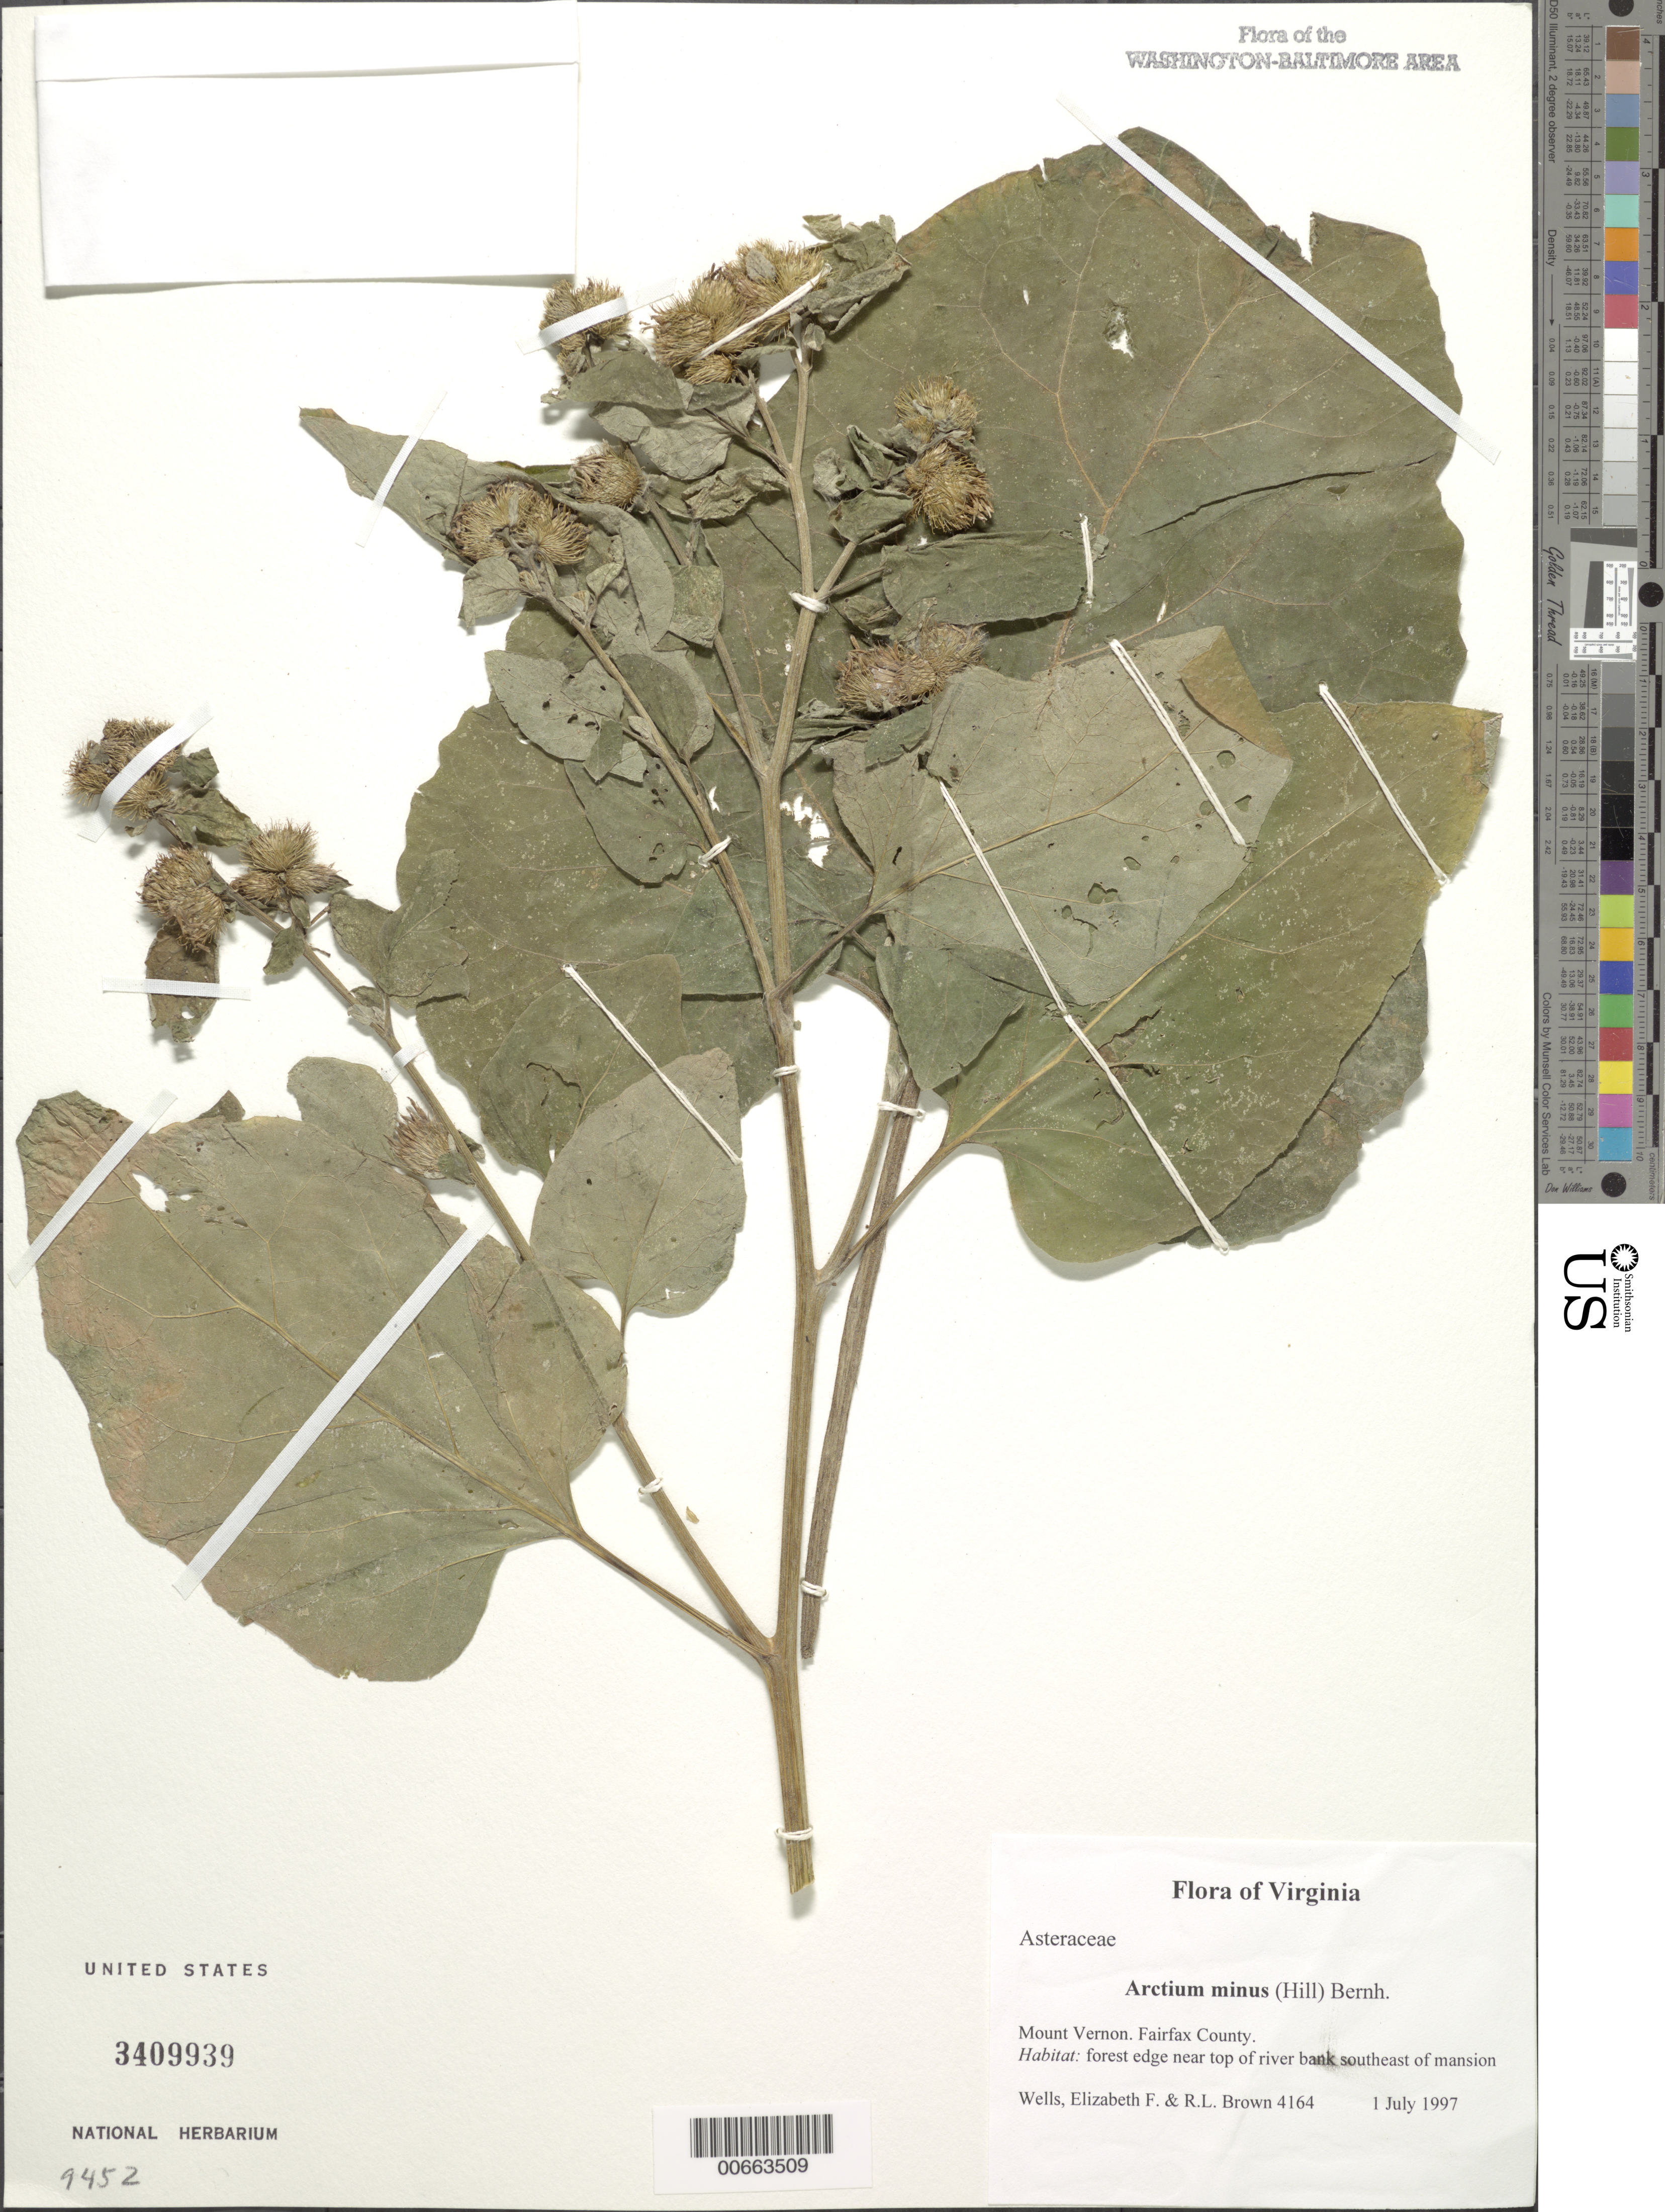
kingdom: Plantae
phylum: Tracheophyta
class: Magnoliopsida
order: Asterales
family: Asteraceae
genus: Arctium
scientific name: Arctium minus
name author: (Hill) Bernh.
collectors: E. F. Wells & R. L. Brown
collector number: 4164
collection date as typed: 01 Jul 1997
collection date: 1997-07-01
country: United States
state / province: Virginia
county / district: Fairfax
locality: Mount Vernon. Southeast of mansion.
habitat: Forest edge near top of river bank.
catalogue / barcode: US 3409939